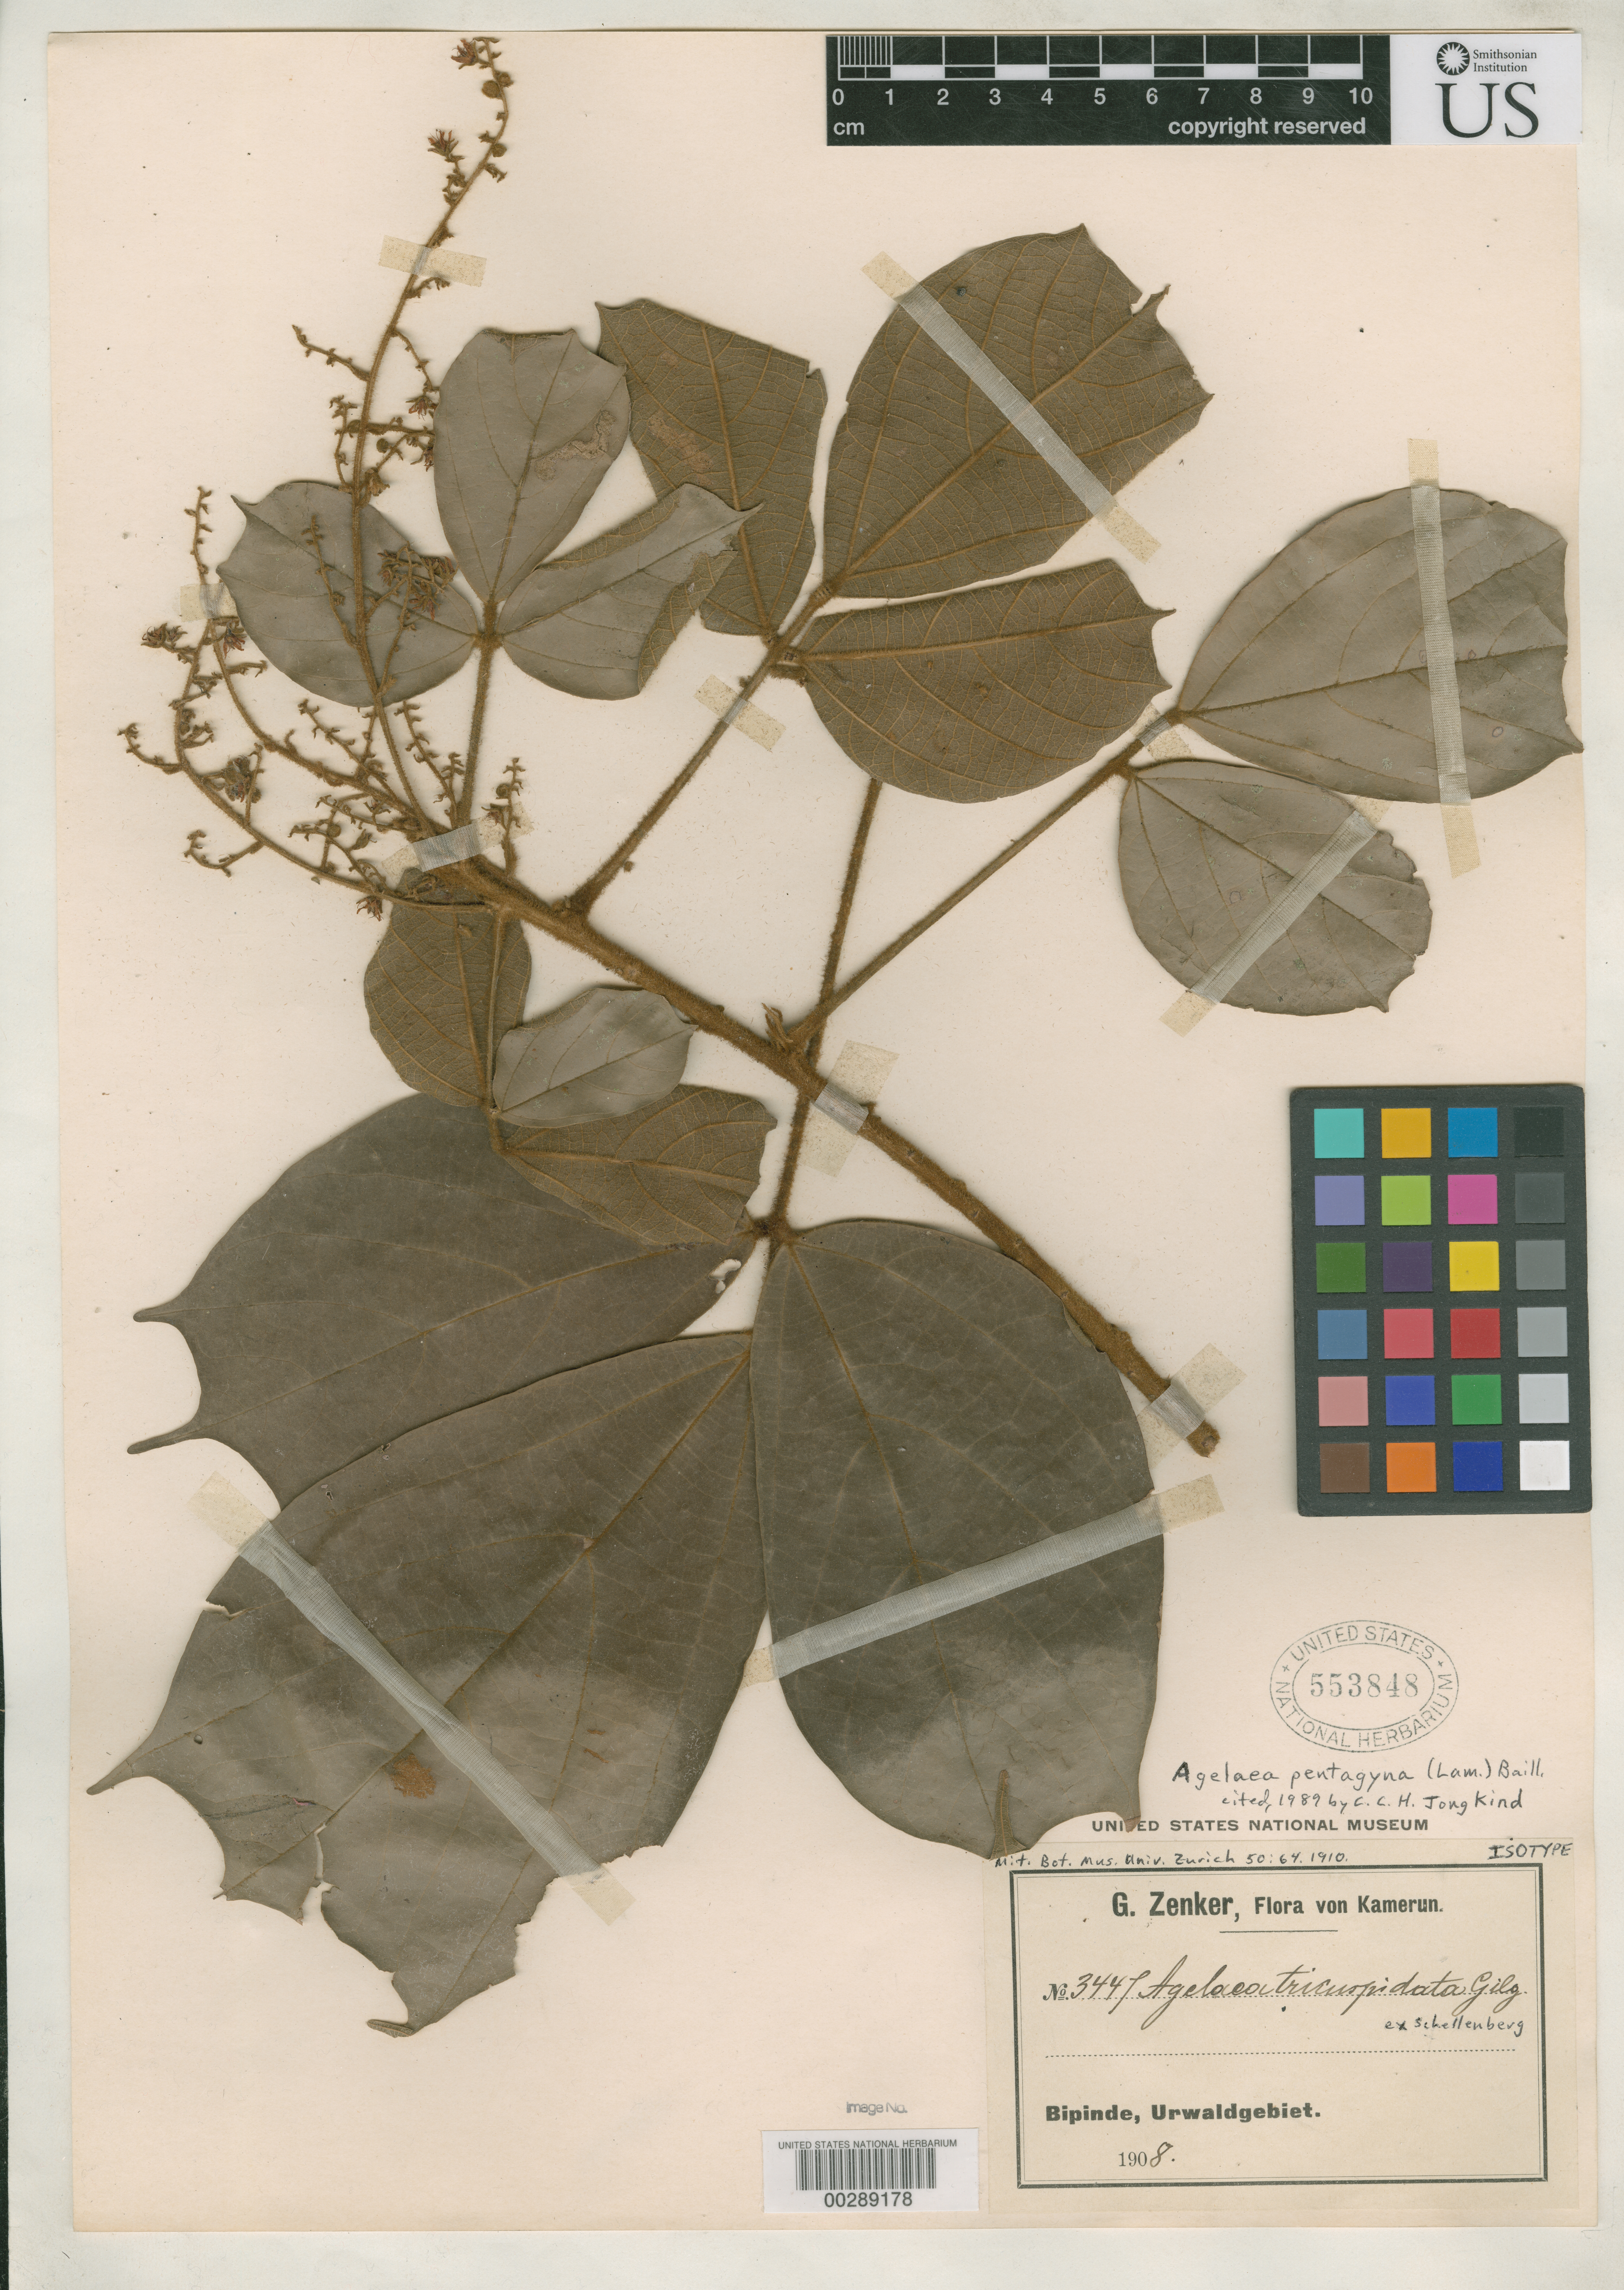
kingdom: Plantae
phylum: Tracheophyta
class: Magnoliopsida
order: Oxalidales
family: Connaraceae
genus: Agelaea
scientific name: Agelaea tricuspidata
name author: Gilg ex G. Schellenb.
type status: Isotype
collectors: G. A. Zenker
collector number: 3447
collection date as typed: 1908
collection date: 1908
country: Cameroon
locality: Bipinde, Urwaldgebiet.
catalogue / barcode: US 553848